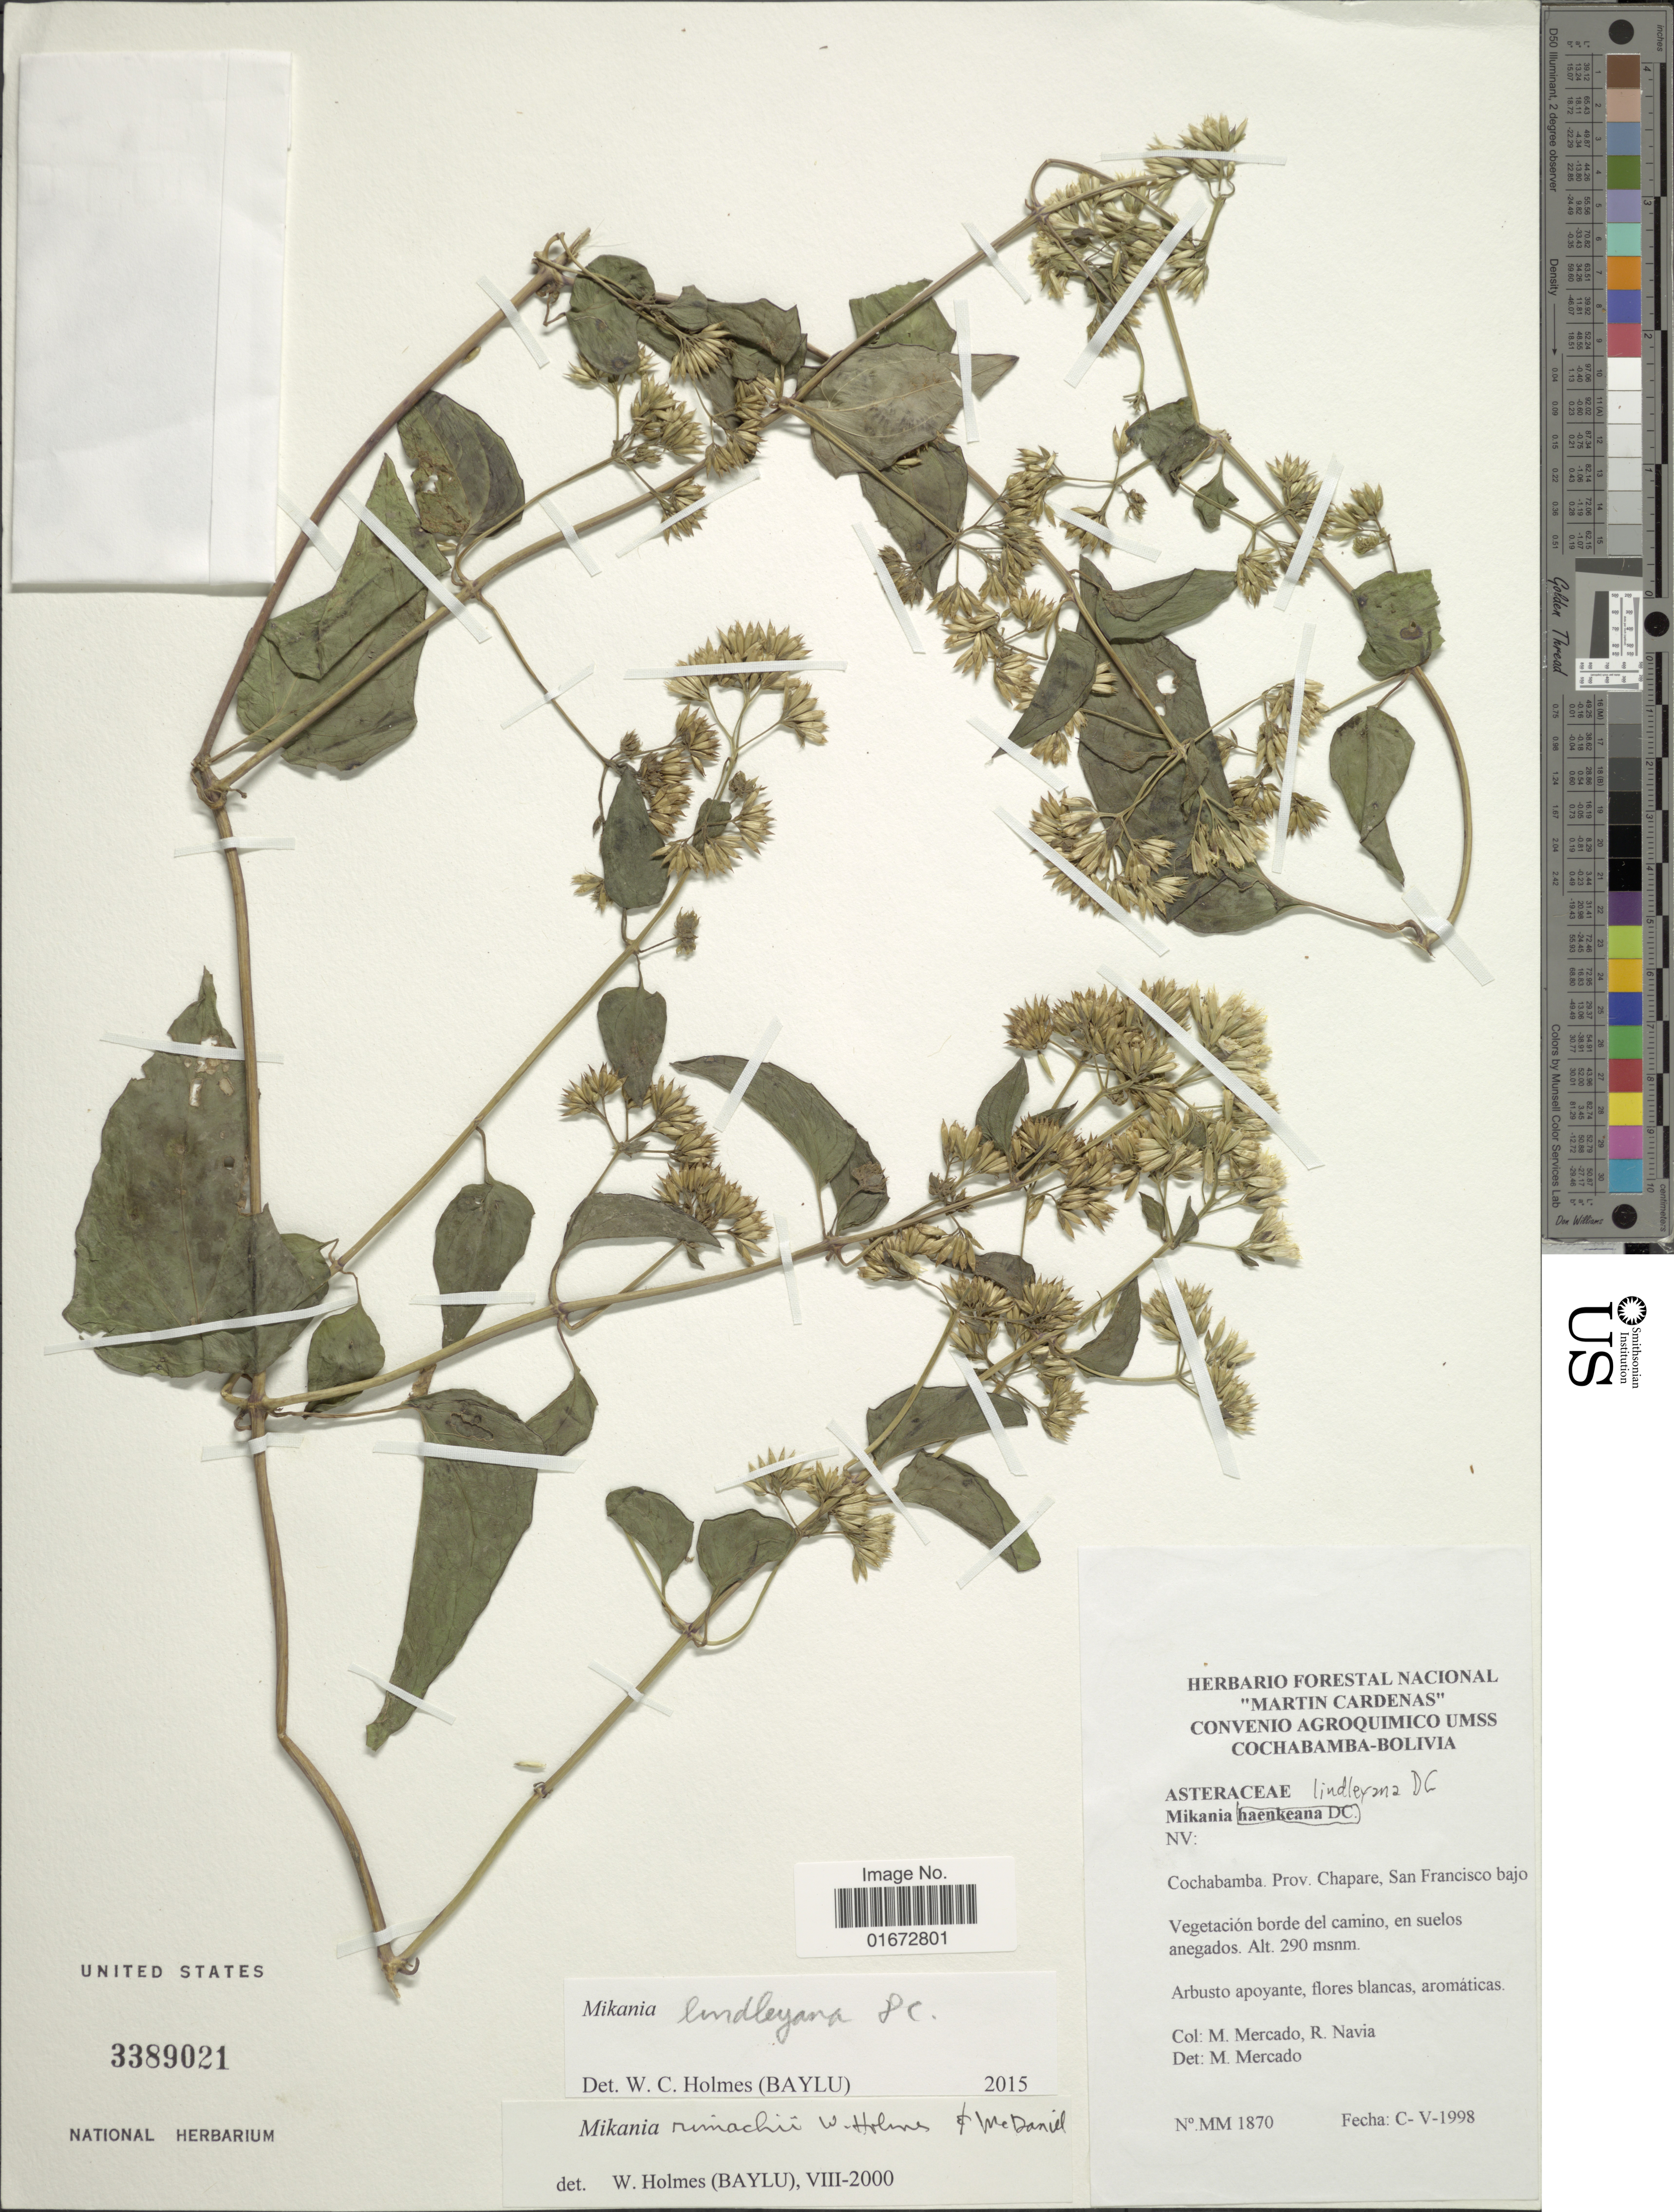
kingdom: Plantae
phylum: Tracheophyta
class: Magnoliopsida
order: Asterales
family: Asteraceae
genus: Mikania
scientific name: Mikania lindleyana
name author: DC.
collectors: M. Mercado & R. Fernández Navia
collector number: MM 1870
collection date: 1998-05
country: Bolivia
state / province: Cochabamba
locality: Cochabamba. Prov. Chapare, San Francisco bajo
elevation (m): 290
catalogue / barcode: US 3389021